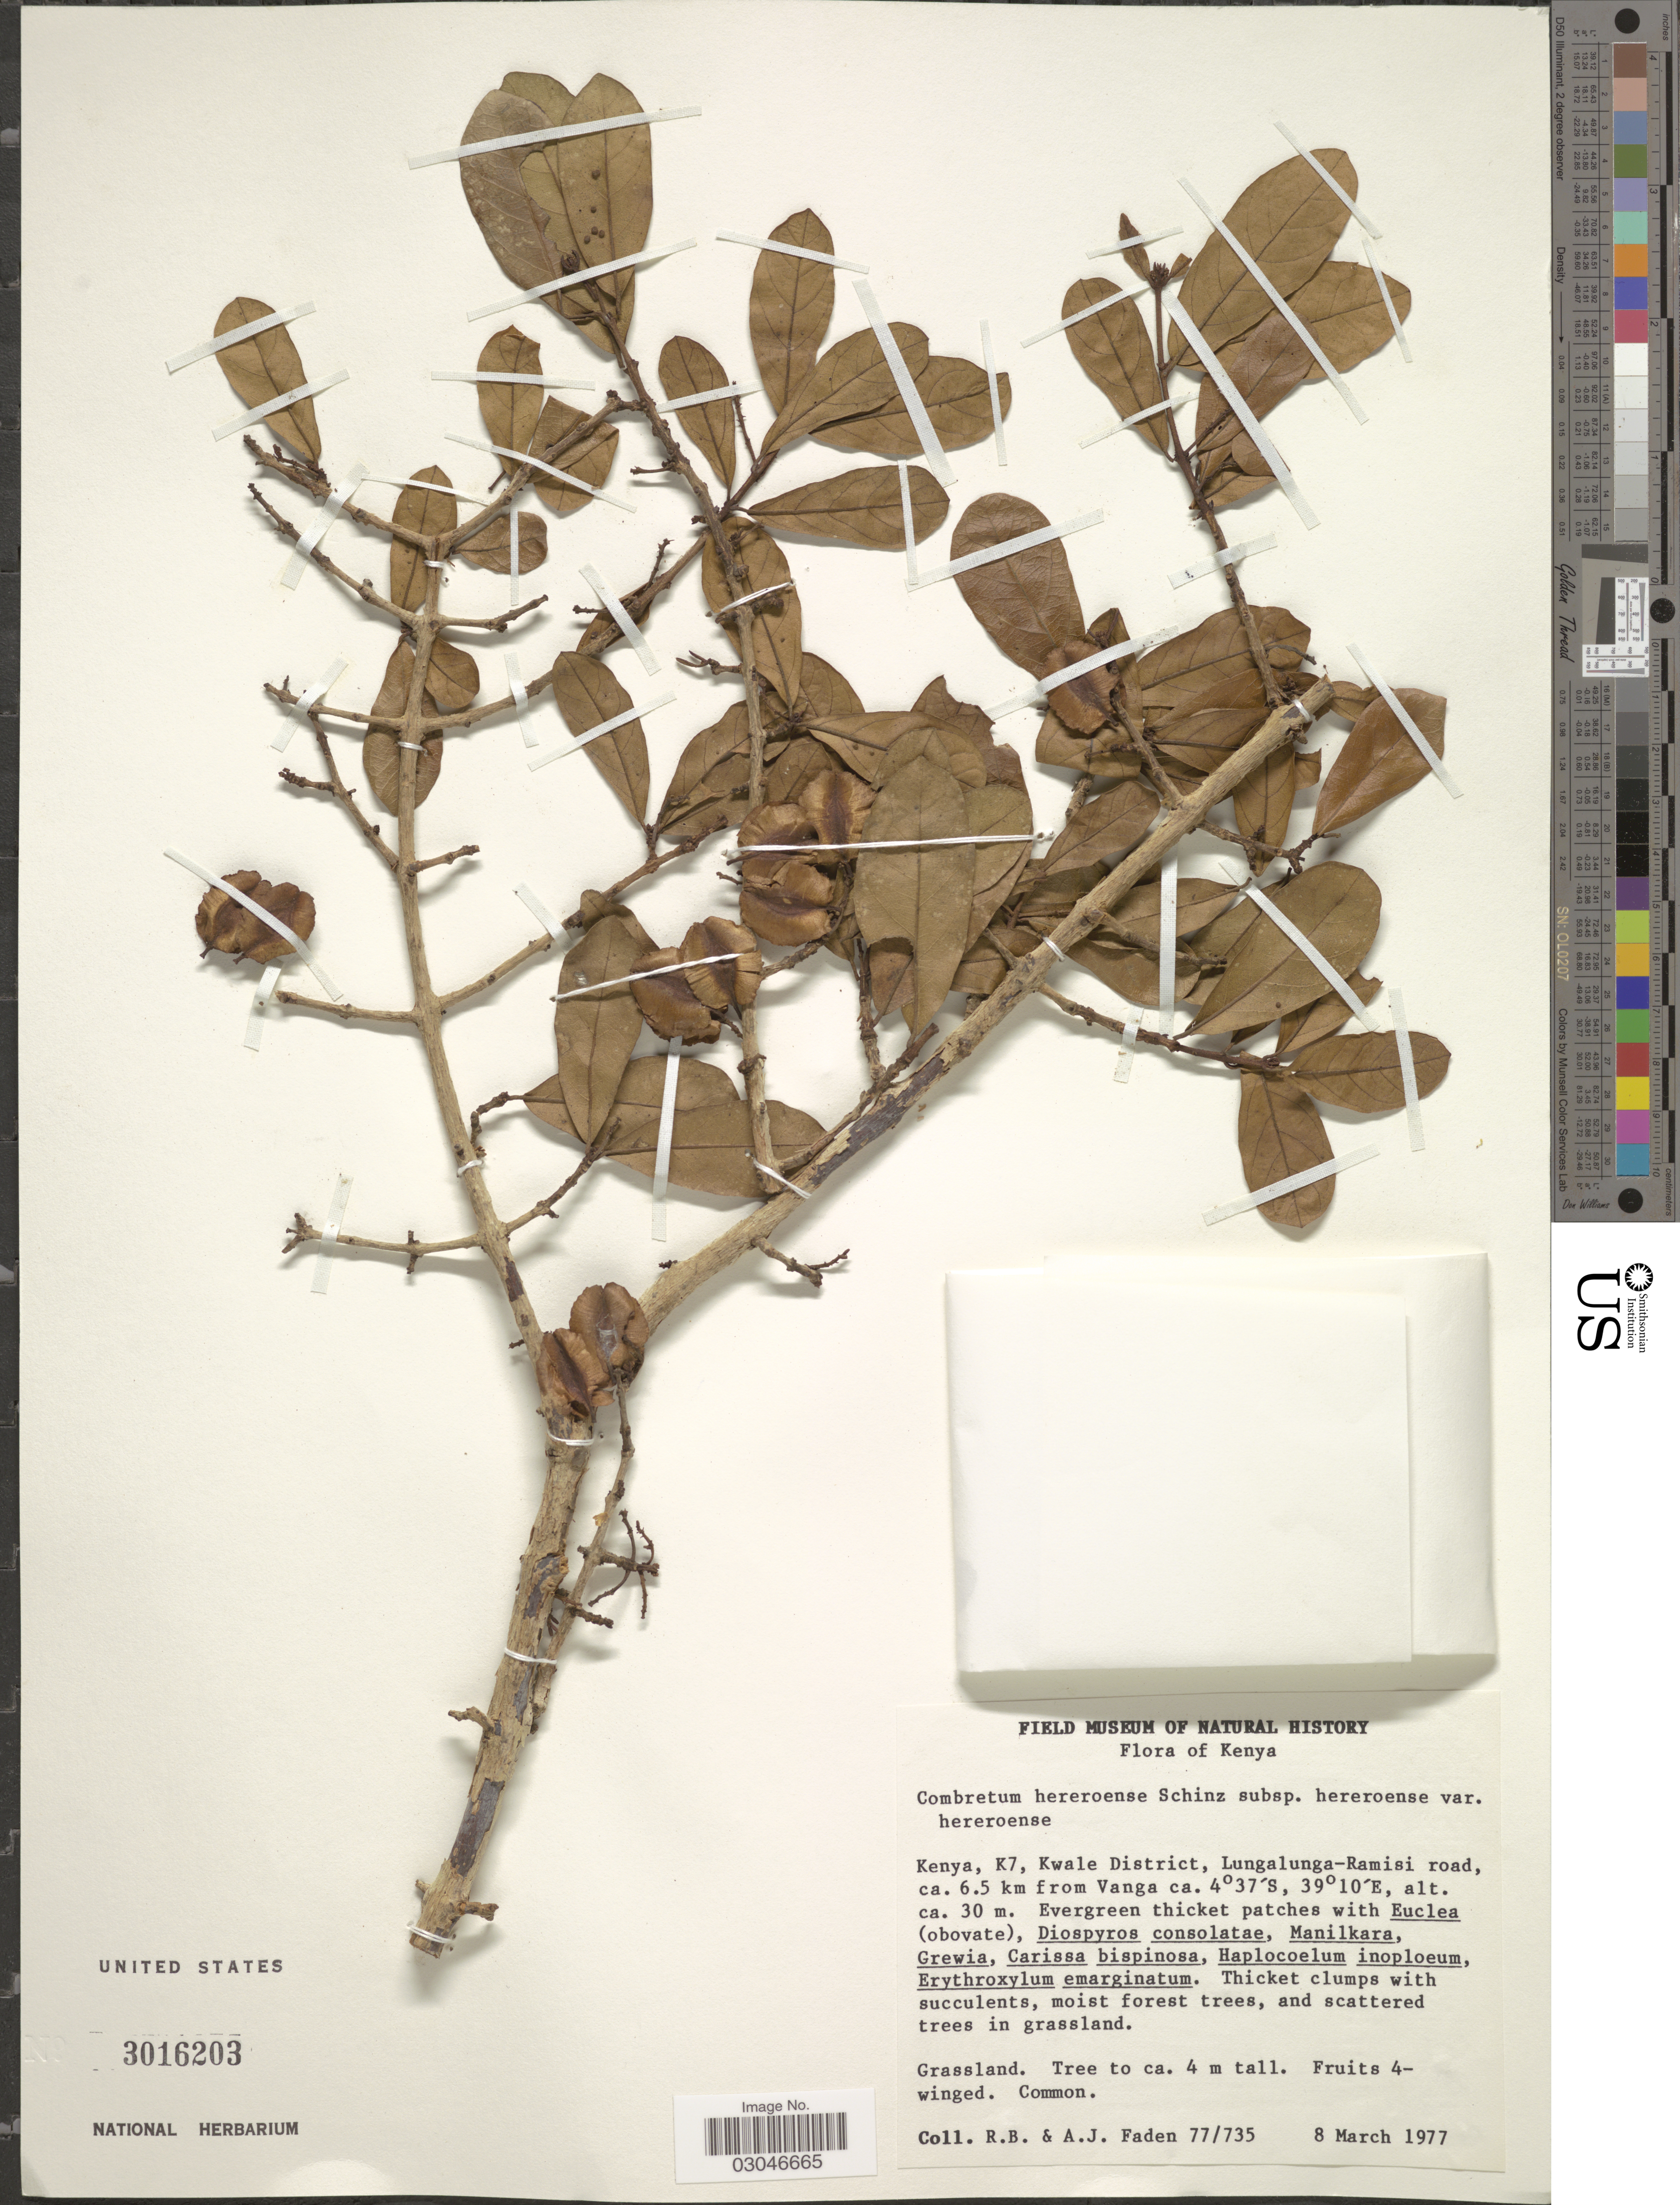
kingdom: Plantae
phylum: Tracheophyta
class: Magnoliopsida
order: Myrtales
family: Combretaceae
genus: Combretum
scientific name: Combretum hereroense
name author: Schinz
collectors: R. B. Faden & A. J. Faden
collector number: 77/735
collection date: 1977-03-08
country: Kenya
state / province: Kwale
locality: K7, Kwale District, Lungalunga-Ramisi road, ca. 6.5 km from Vanga.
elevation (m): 30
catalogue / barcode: US 3016203